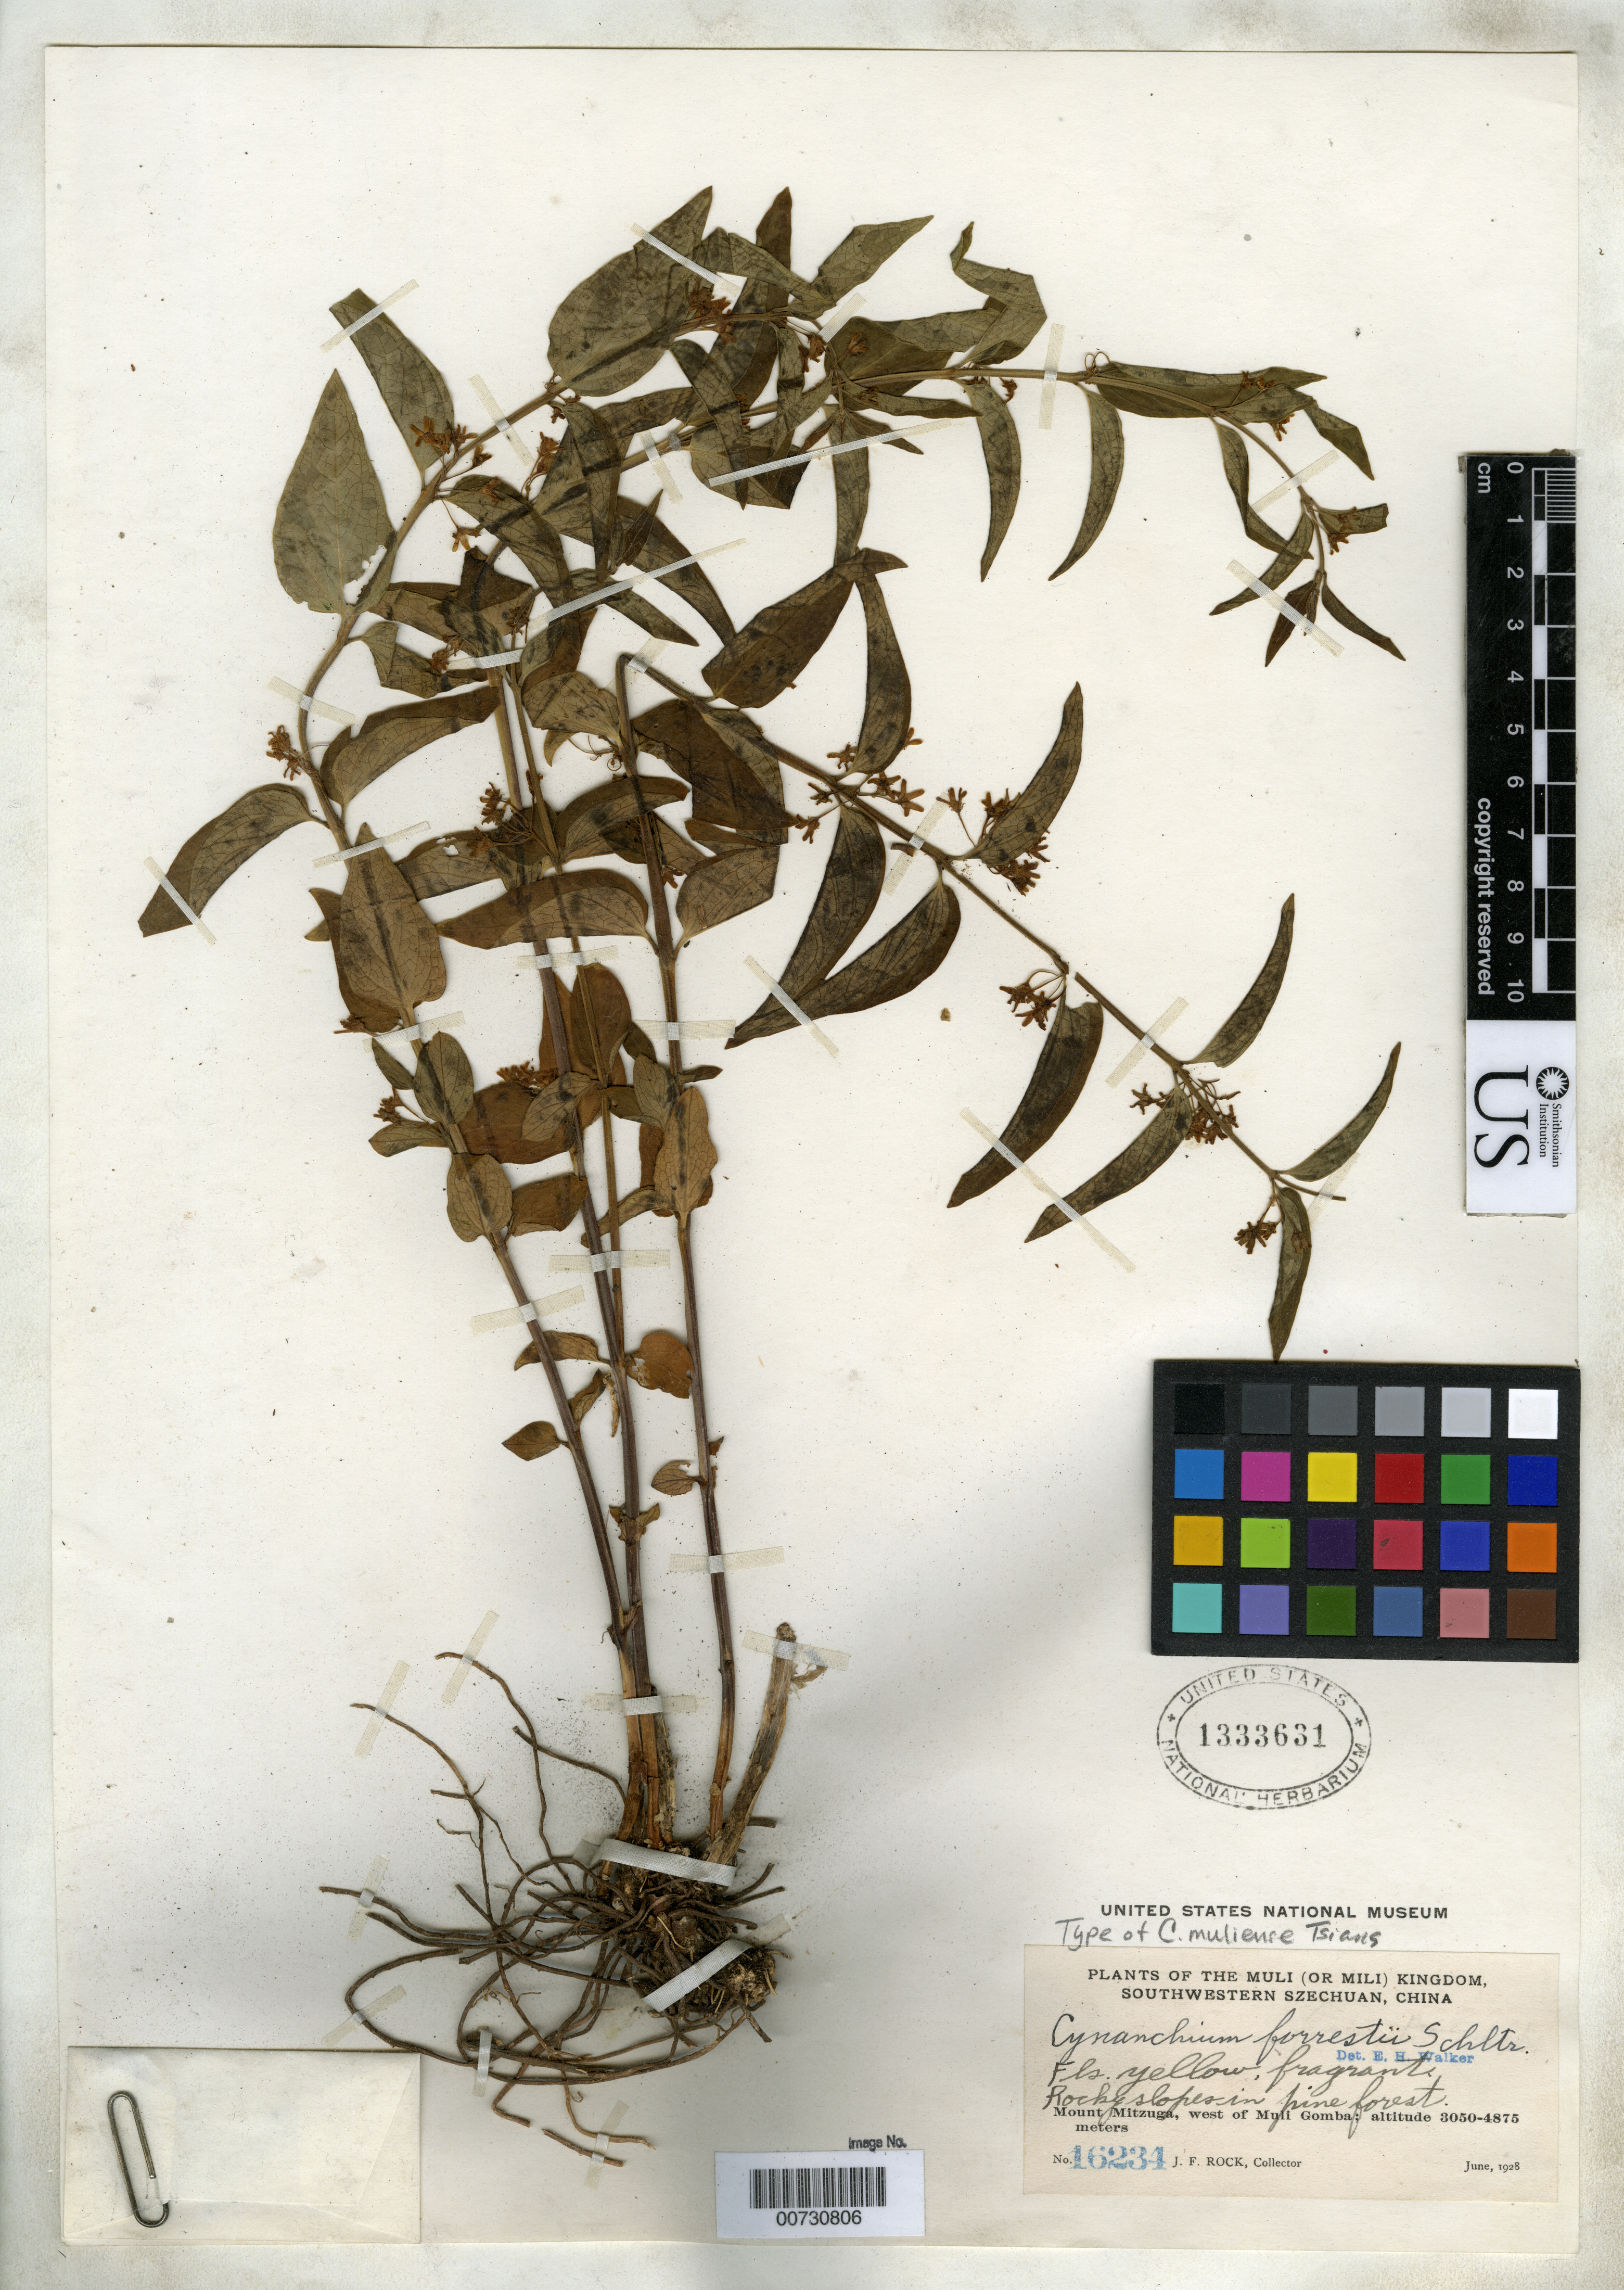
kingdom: Plantae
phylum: Tracheophyta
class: Magnoliopsida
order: Gentianales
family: Apocynaceae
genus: Cynanchum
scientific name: Cynanchum muliense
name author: Tsiang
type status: Isotype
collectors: J. F. Rock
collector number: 16234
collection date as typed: Jun 1928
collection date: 1928-06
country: China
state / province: Sichuan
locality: Mount Mitzuga, west of Muli Gomba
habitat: Rocky slopes in pine forest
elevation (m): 930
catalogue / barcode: US 1333631